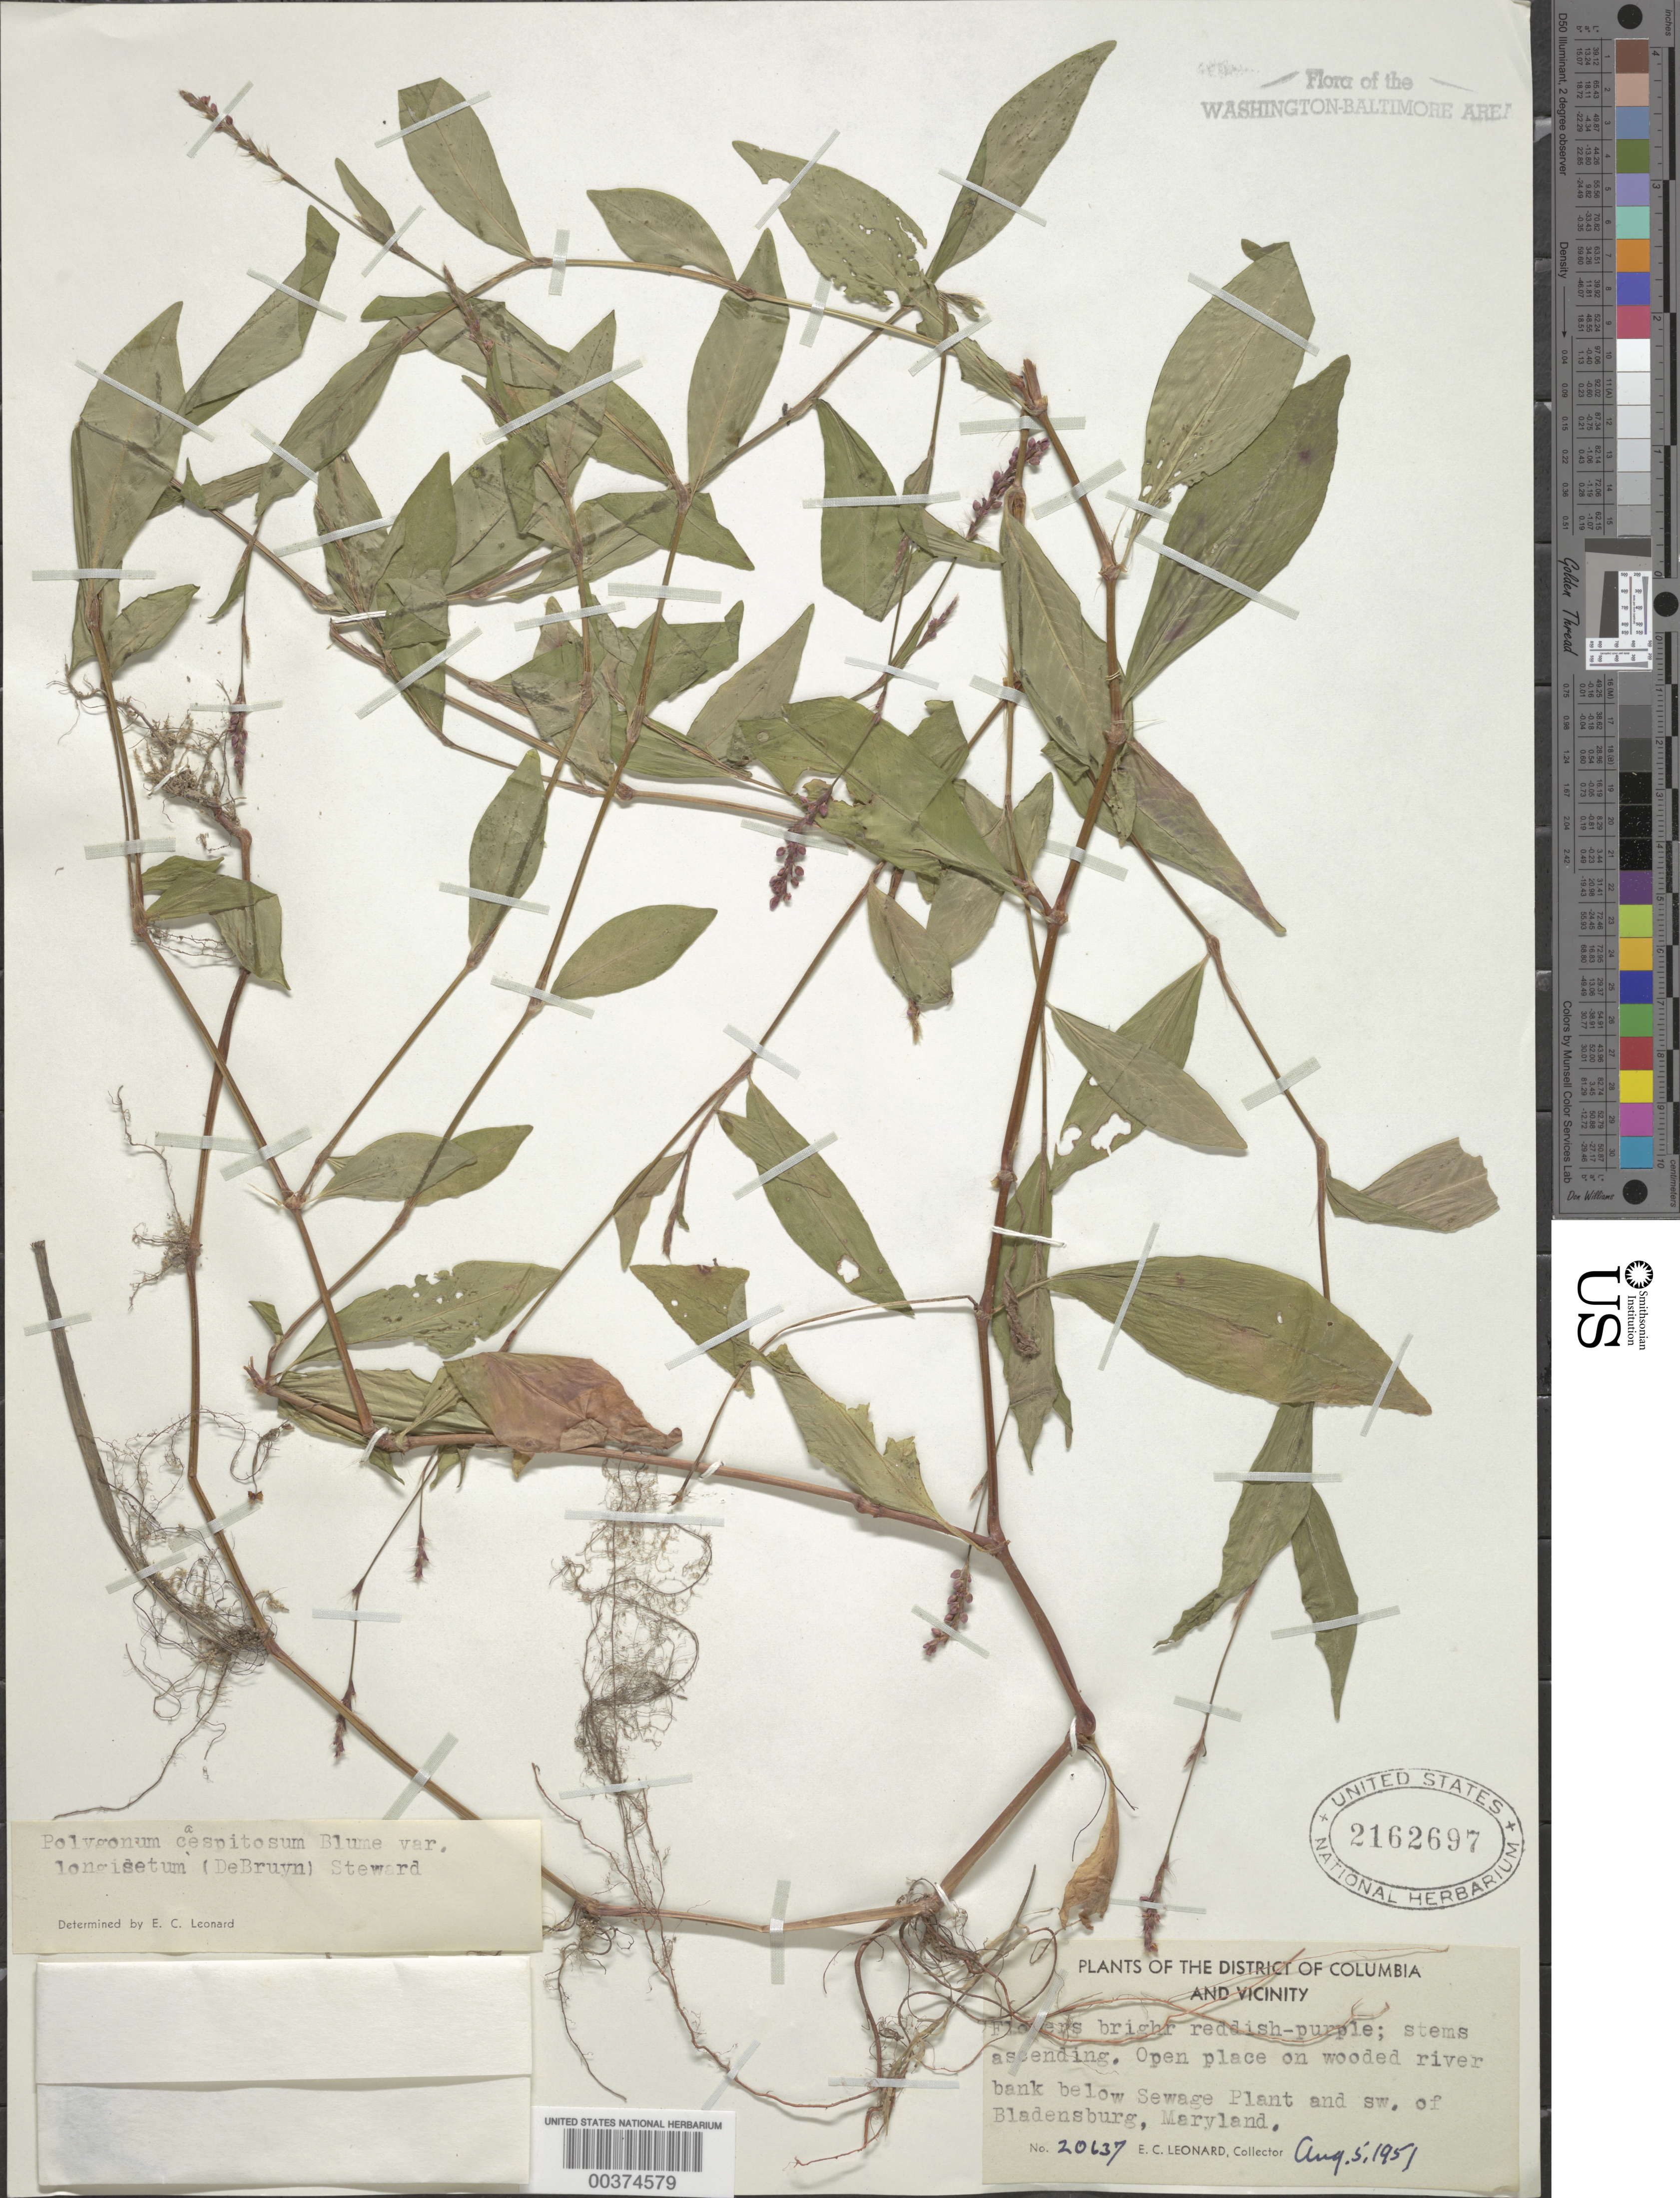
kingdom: Plantae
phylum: Tracheophyta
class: Magnoliopsida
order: Caryophyllales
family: Polygonaceae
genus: Persicaria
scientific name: Persicaria longiseta (Bruijn) Kitag.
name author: (Bruijn &) Kitag.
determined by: Atha, D. E.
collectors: E. C. Leonard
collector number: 20637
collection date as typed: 05 Aug 1951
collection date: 1951-08-05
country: United States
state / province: Maryland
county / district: Prince George's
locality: Below Sewage Plant and southwest of Bladensburg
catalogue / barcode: US 2162697